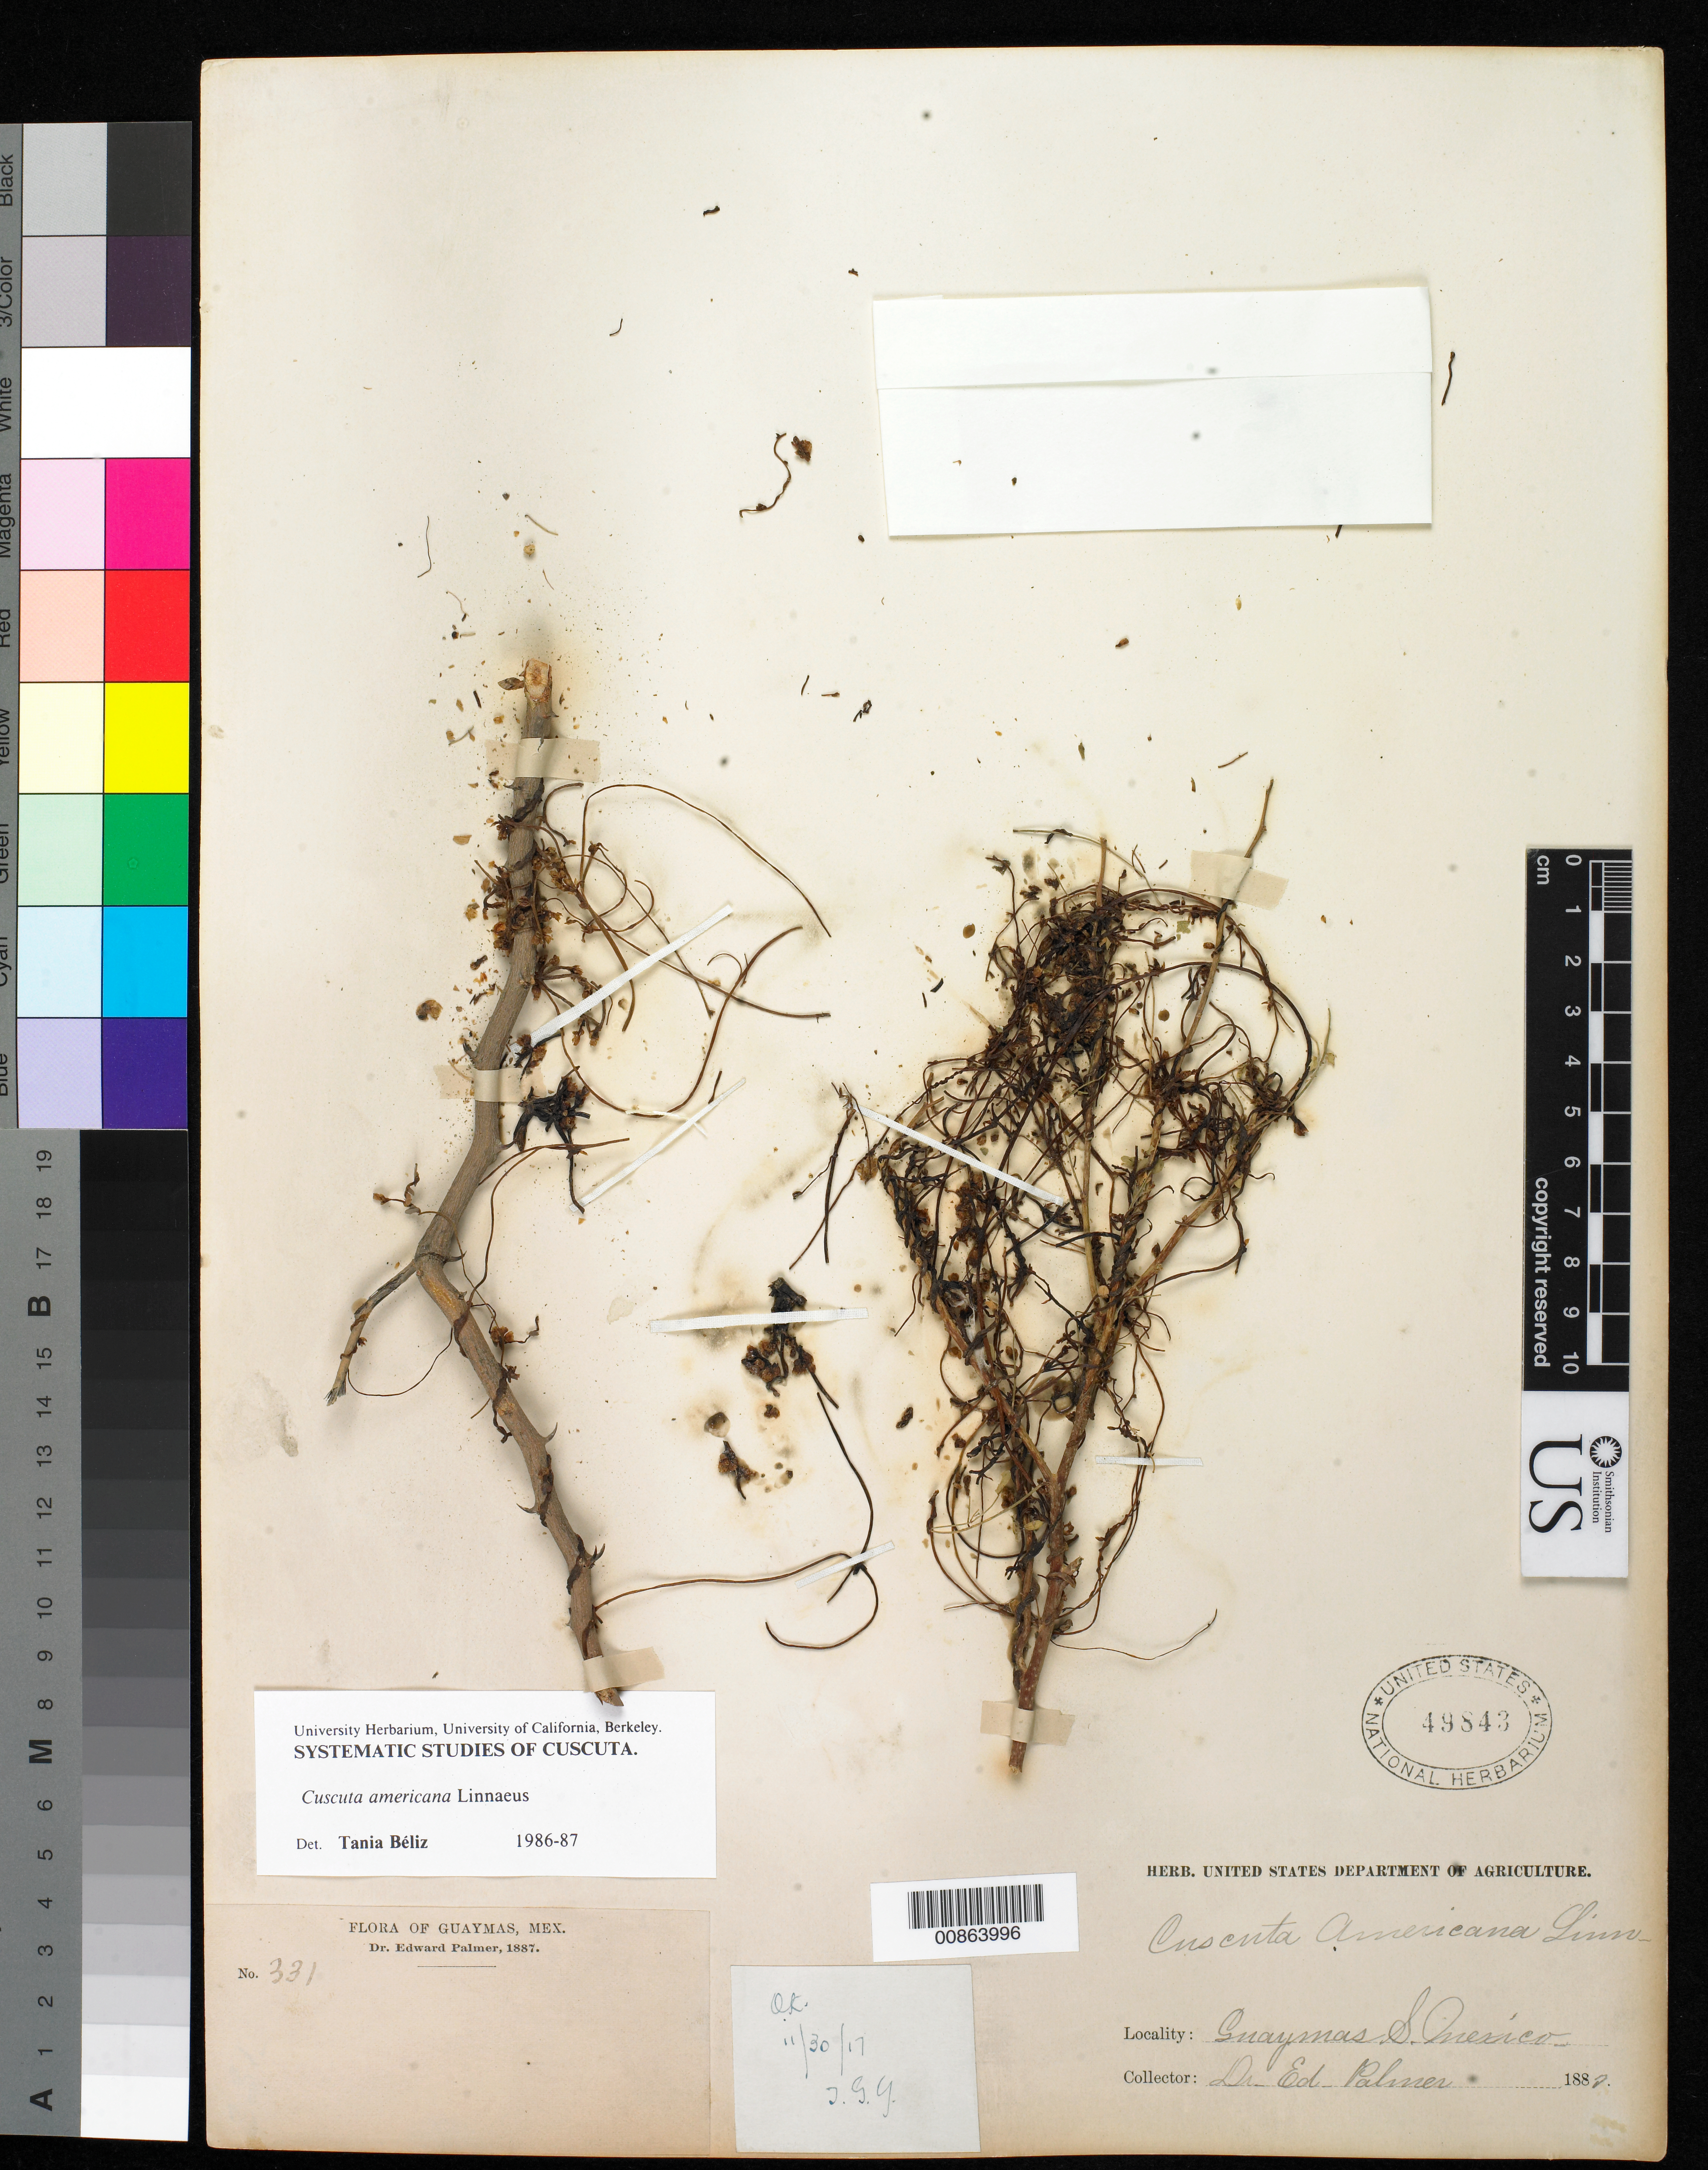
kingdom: Plantae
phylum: Tracheophyta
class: Magnoliopsida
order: Solanales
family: Convolvulaceae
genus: Cuscuta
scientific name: Cuscuta americana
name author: L.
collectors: E. Palmer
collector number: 331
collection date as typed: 1887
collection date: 1887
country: Mexico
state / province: Sonora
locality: Guaymas, Sonora.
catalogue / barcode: US 49843